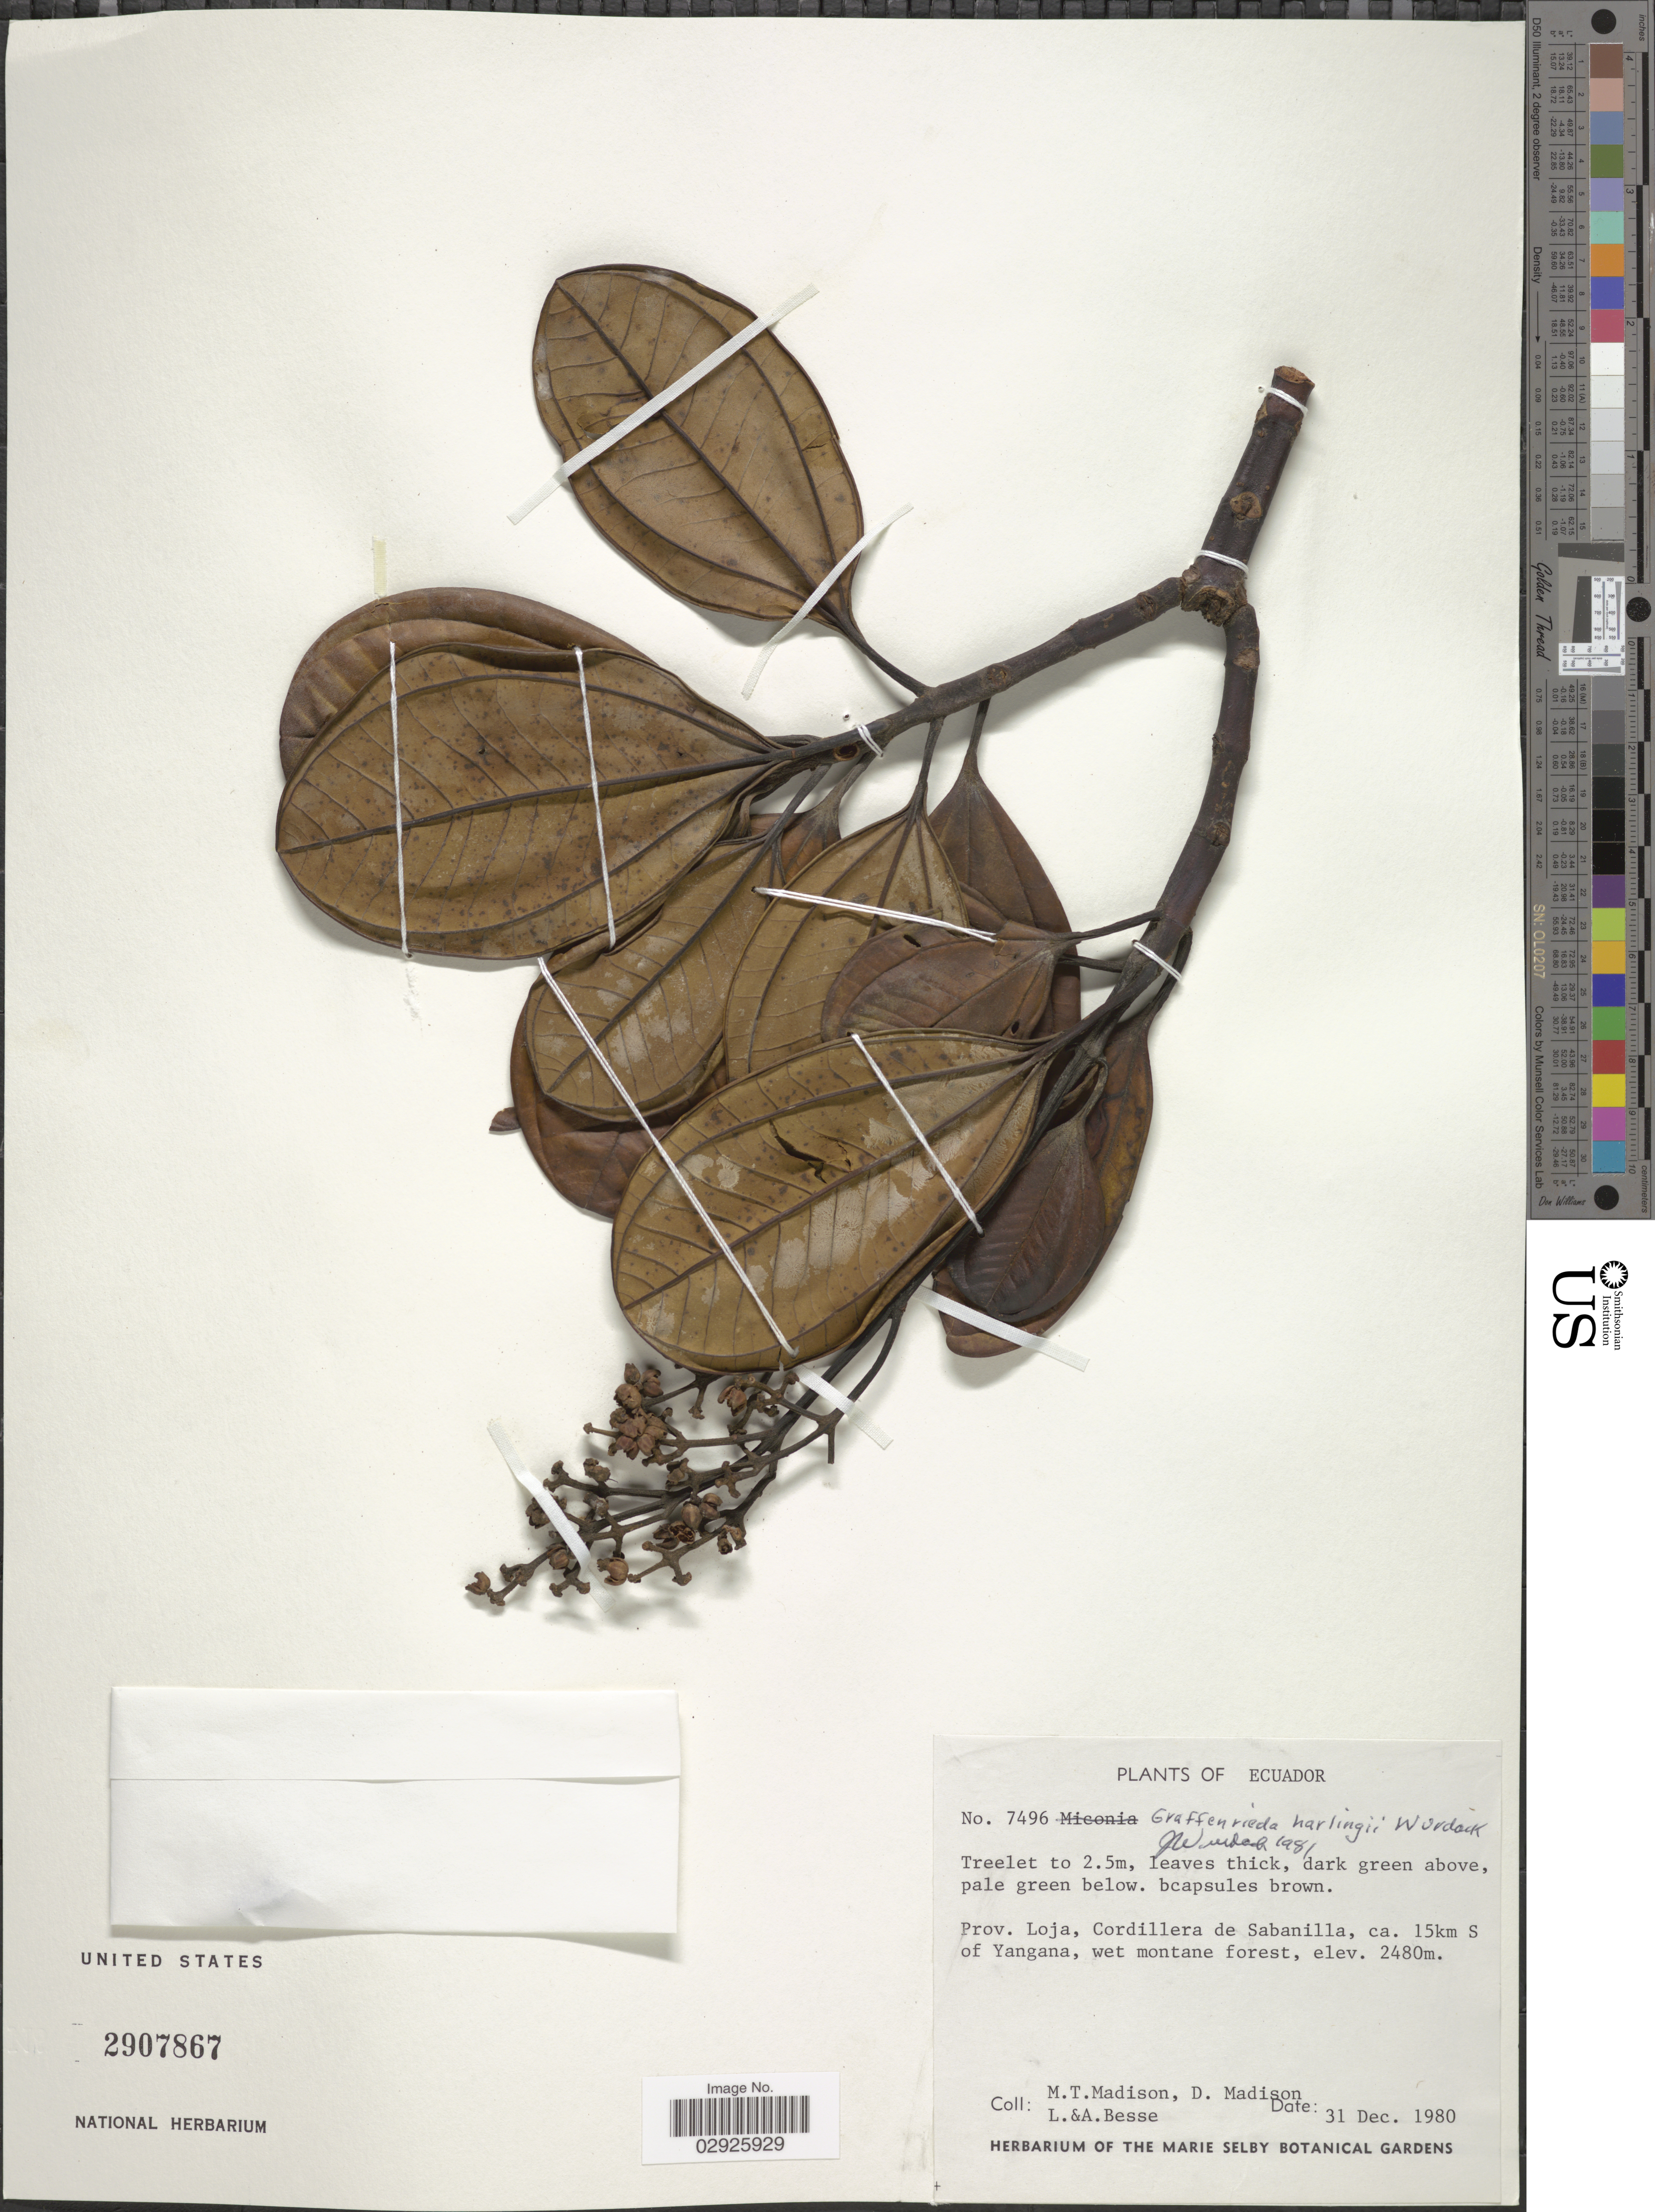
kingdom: Plantae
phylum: Tracheophyta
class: Magnoliopsida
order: Myrtales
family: Melastomataceae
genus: Graffenrieda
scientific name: Graffenrieda harlingii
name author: Wurdack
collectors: M. T. Madison, D. Madison, L. Besse & A. Besse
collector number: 7496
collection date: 1980-12-31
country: Ecuador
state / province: Loja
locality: Cordillera de Sabanilla, ca. 15 km S of Yangana.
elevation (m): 2480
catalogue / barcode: US 2907867